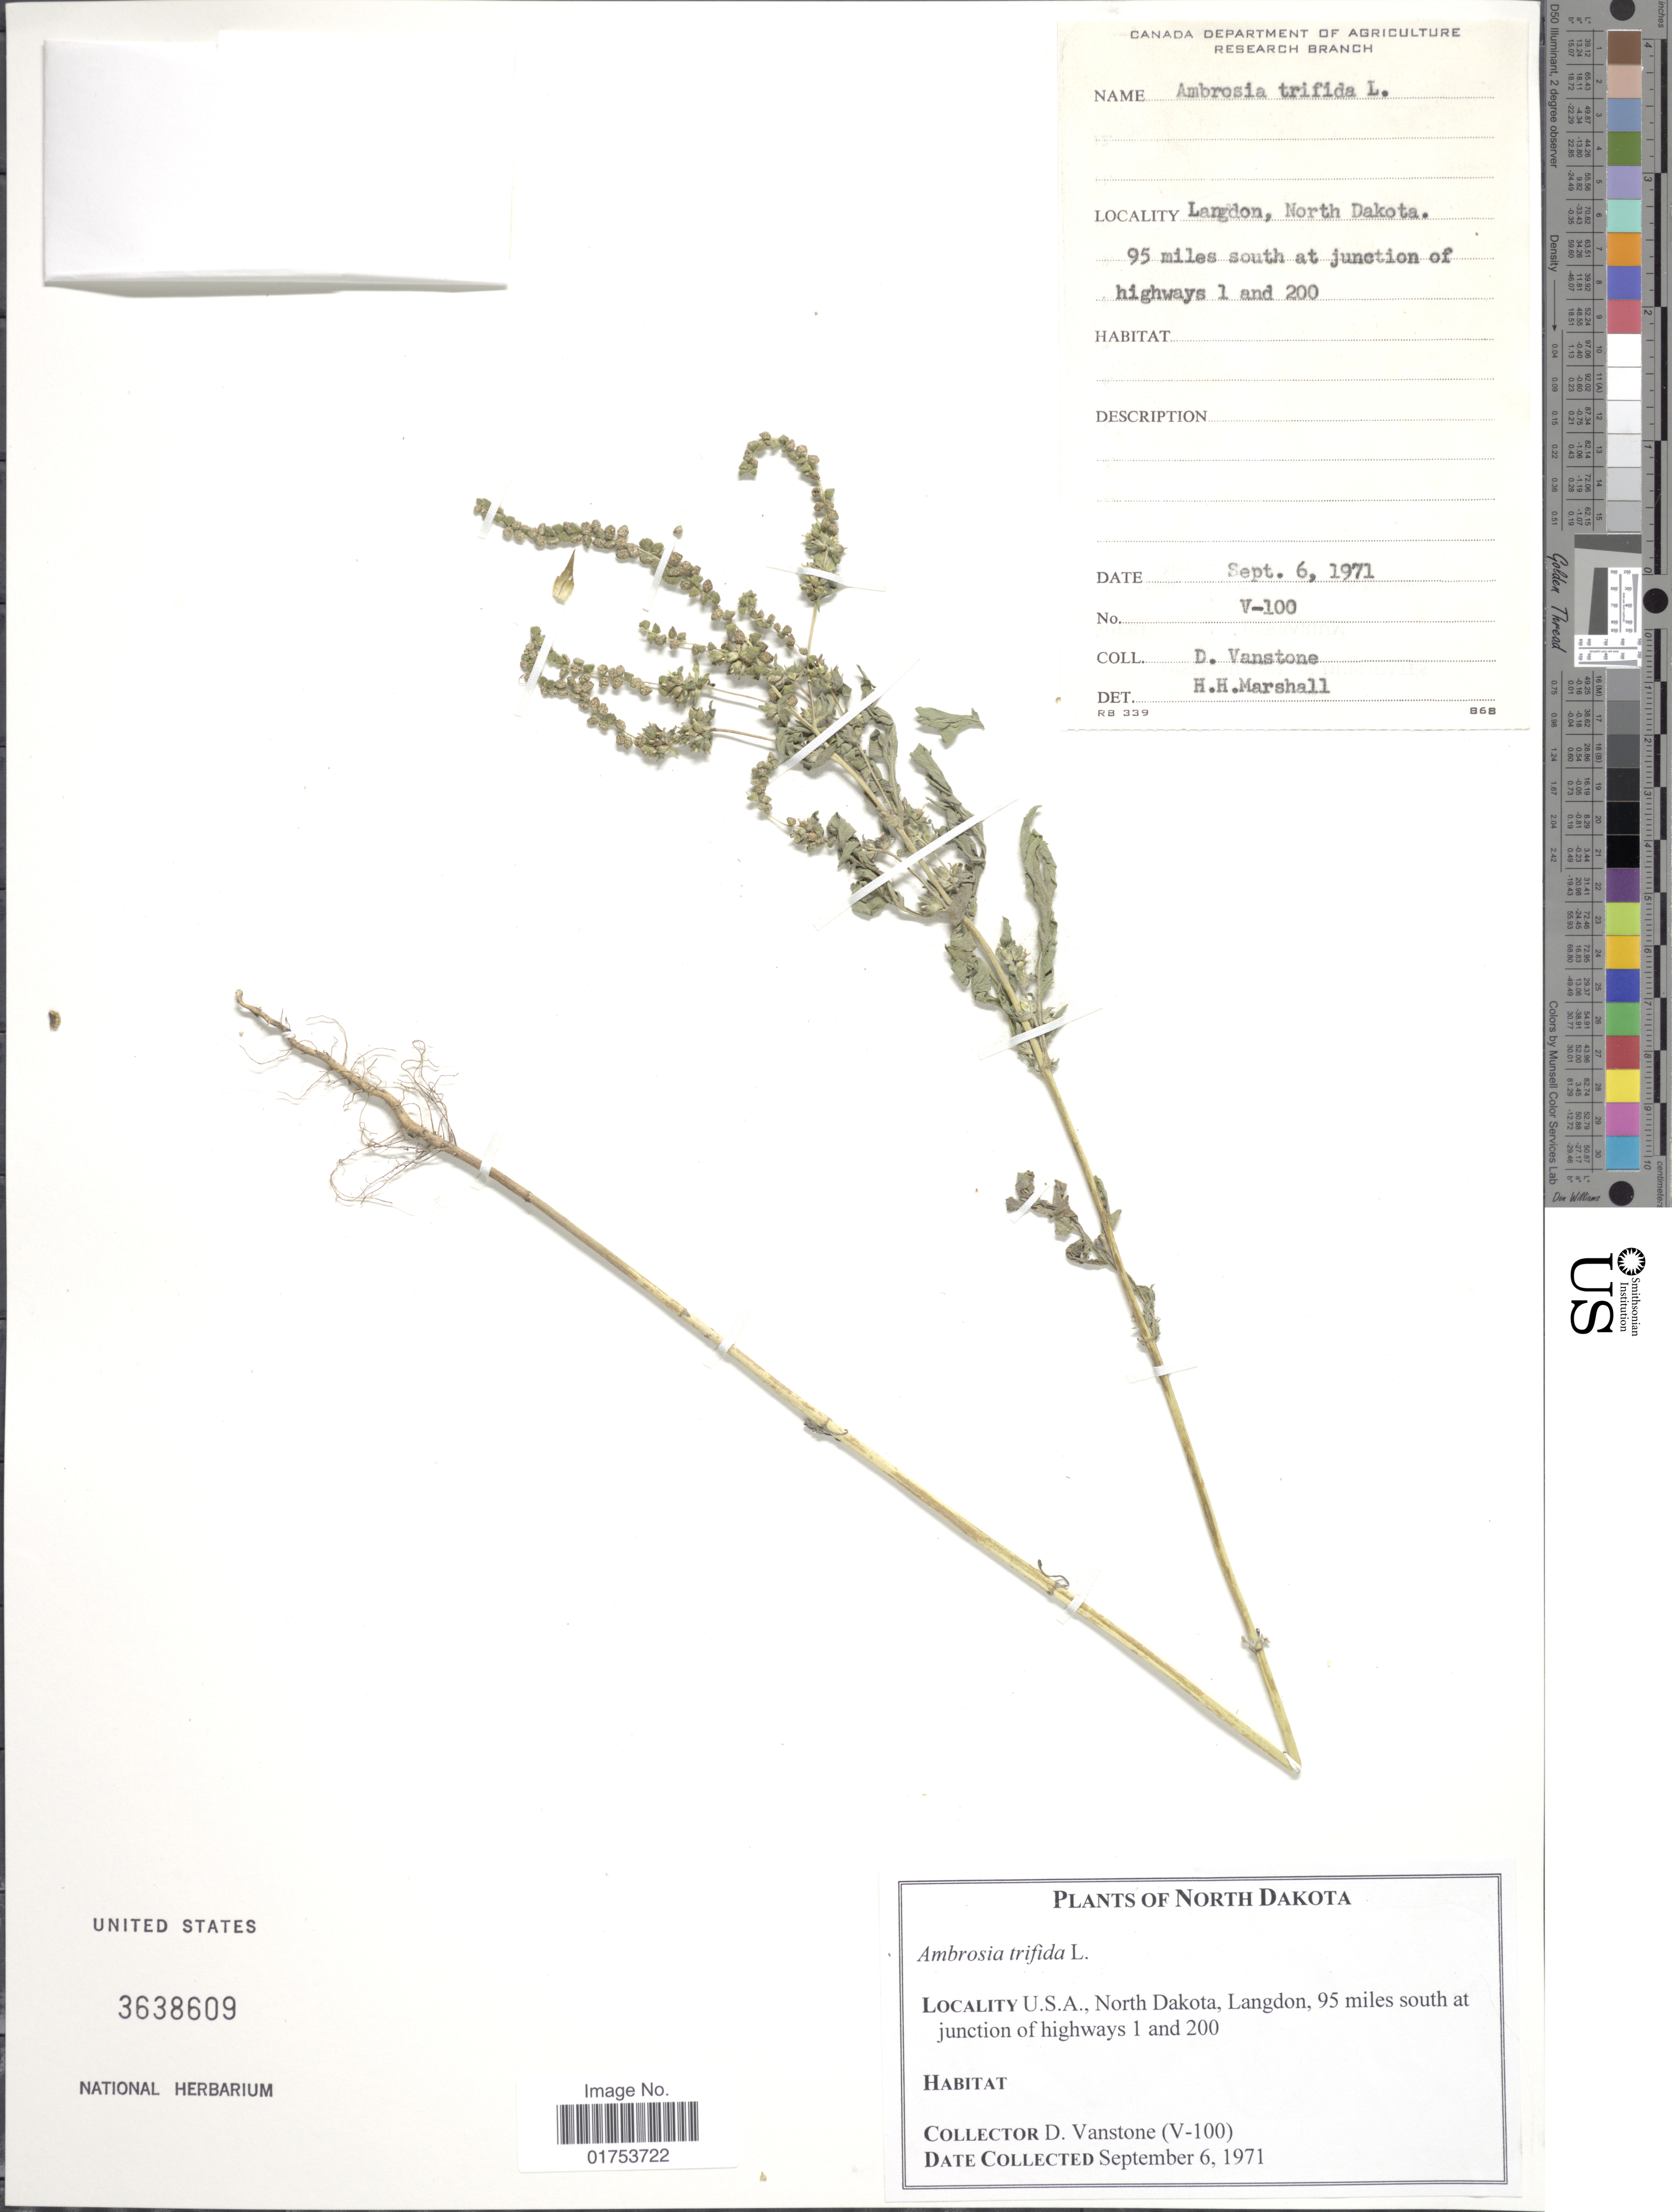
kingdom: Plantae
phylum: Tracheophyta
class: Magnoliopsida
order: Asterales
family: Asteraceae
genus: Ambrosia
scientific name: Ambrosia trifida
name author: L.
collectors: D. Vanstone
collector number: V-100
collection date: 1971-09-06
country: United States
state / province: North Dakota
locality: Langdon, 95 miles south at junction of highway 1 and 200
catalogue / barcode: US 3638609